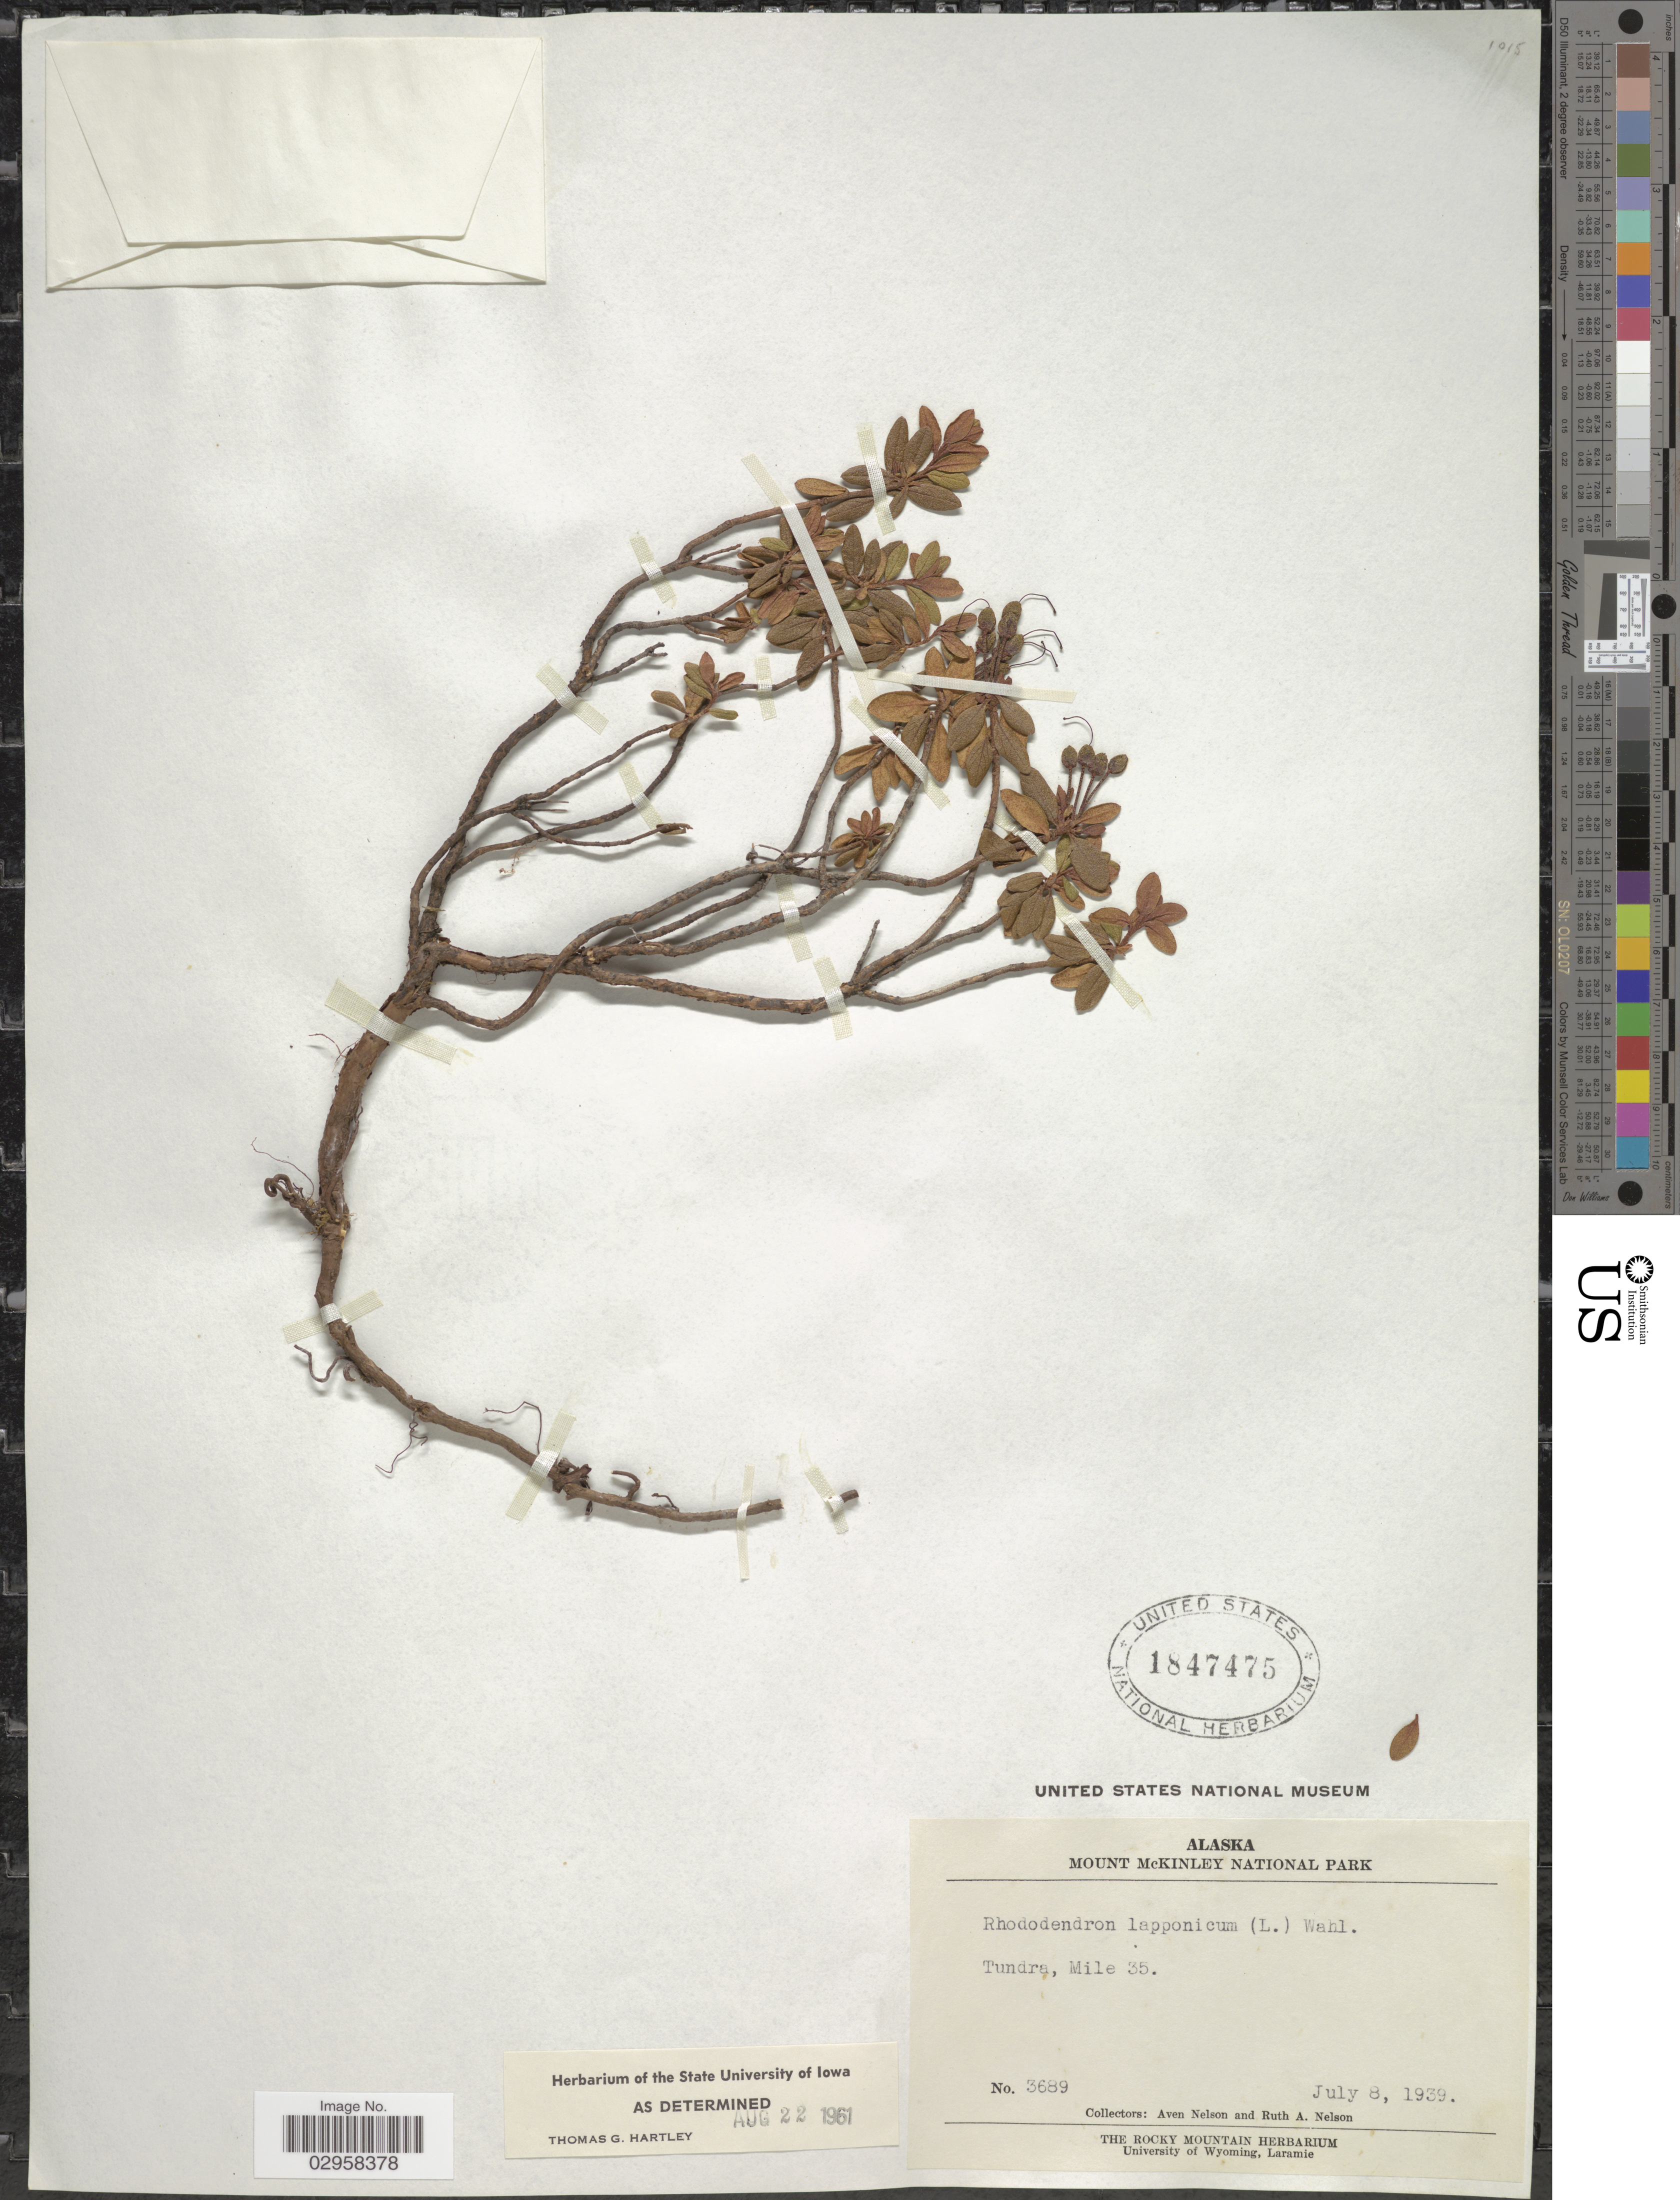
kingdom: Plantae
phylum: Tracheophyta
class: Magnoliopsida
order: Ericales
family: Ericaceae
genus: Rhododendron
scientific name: Rhododendron lapponicum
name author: (L.) Wahlenb.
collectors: A. Nelson & R. A. Nelson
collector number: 3689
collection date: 1939-07-08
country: United States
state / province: Alaska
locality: Mount McKinley National Park. Tundra, Mile 35.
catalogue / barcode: US 1847475